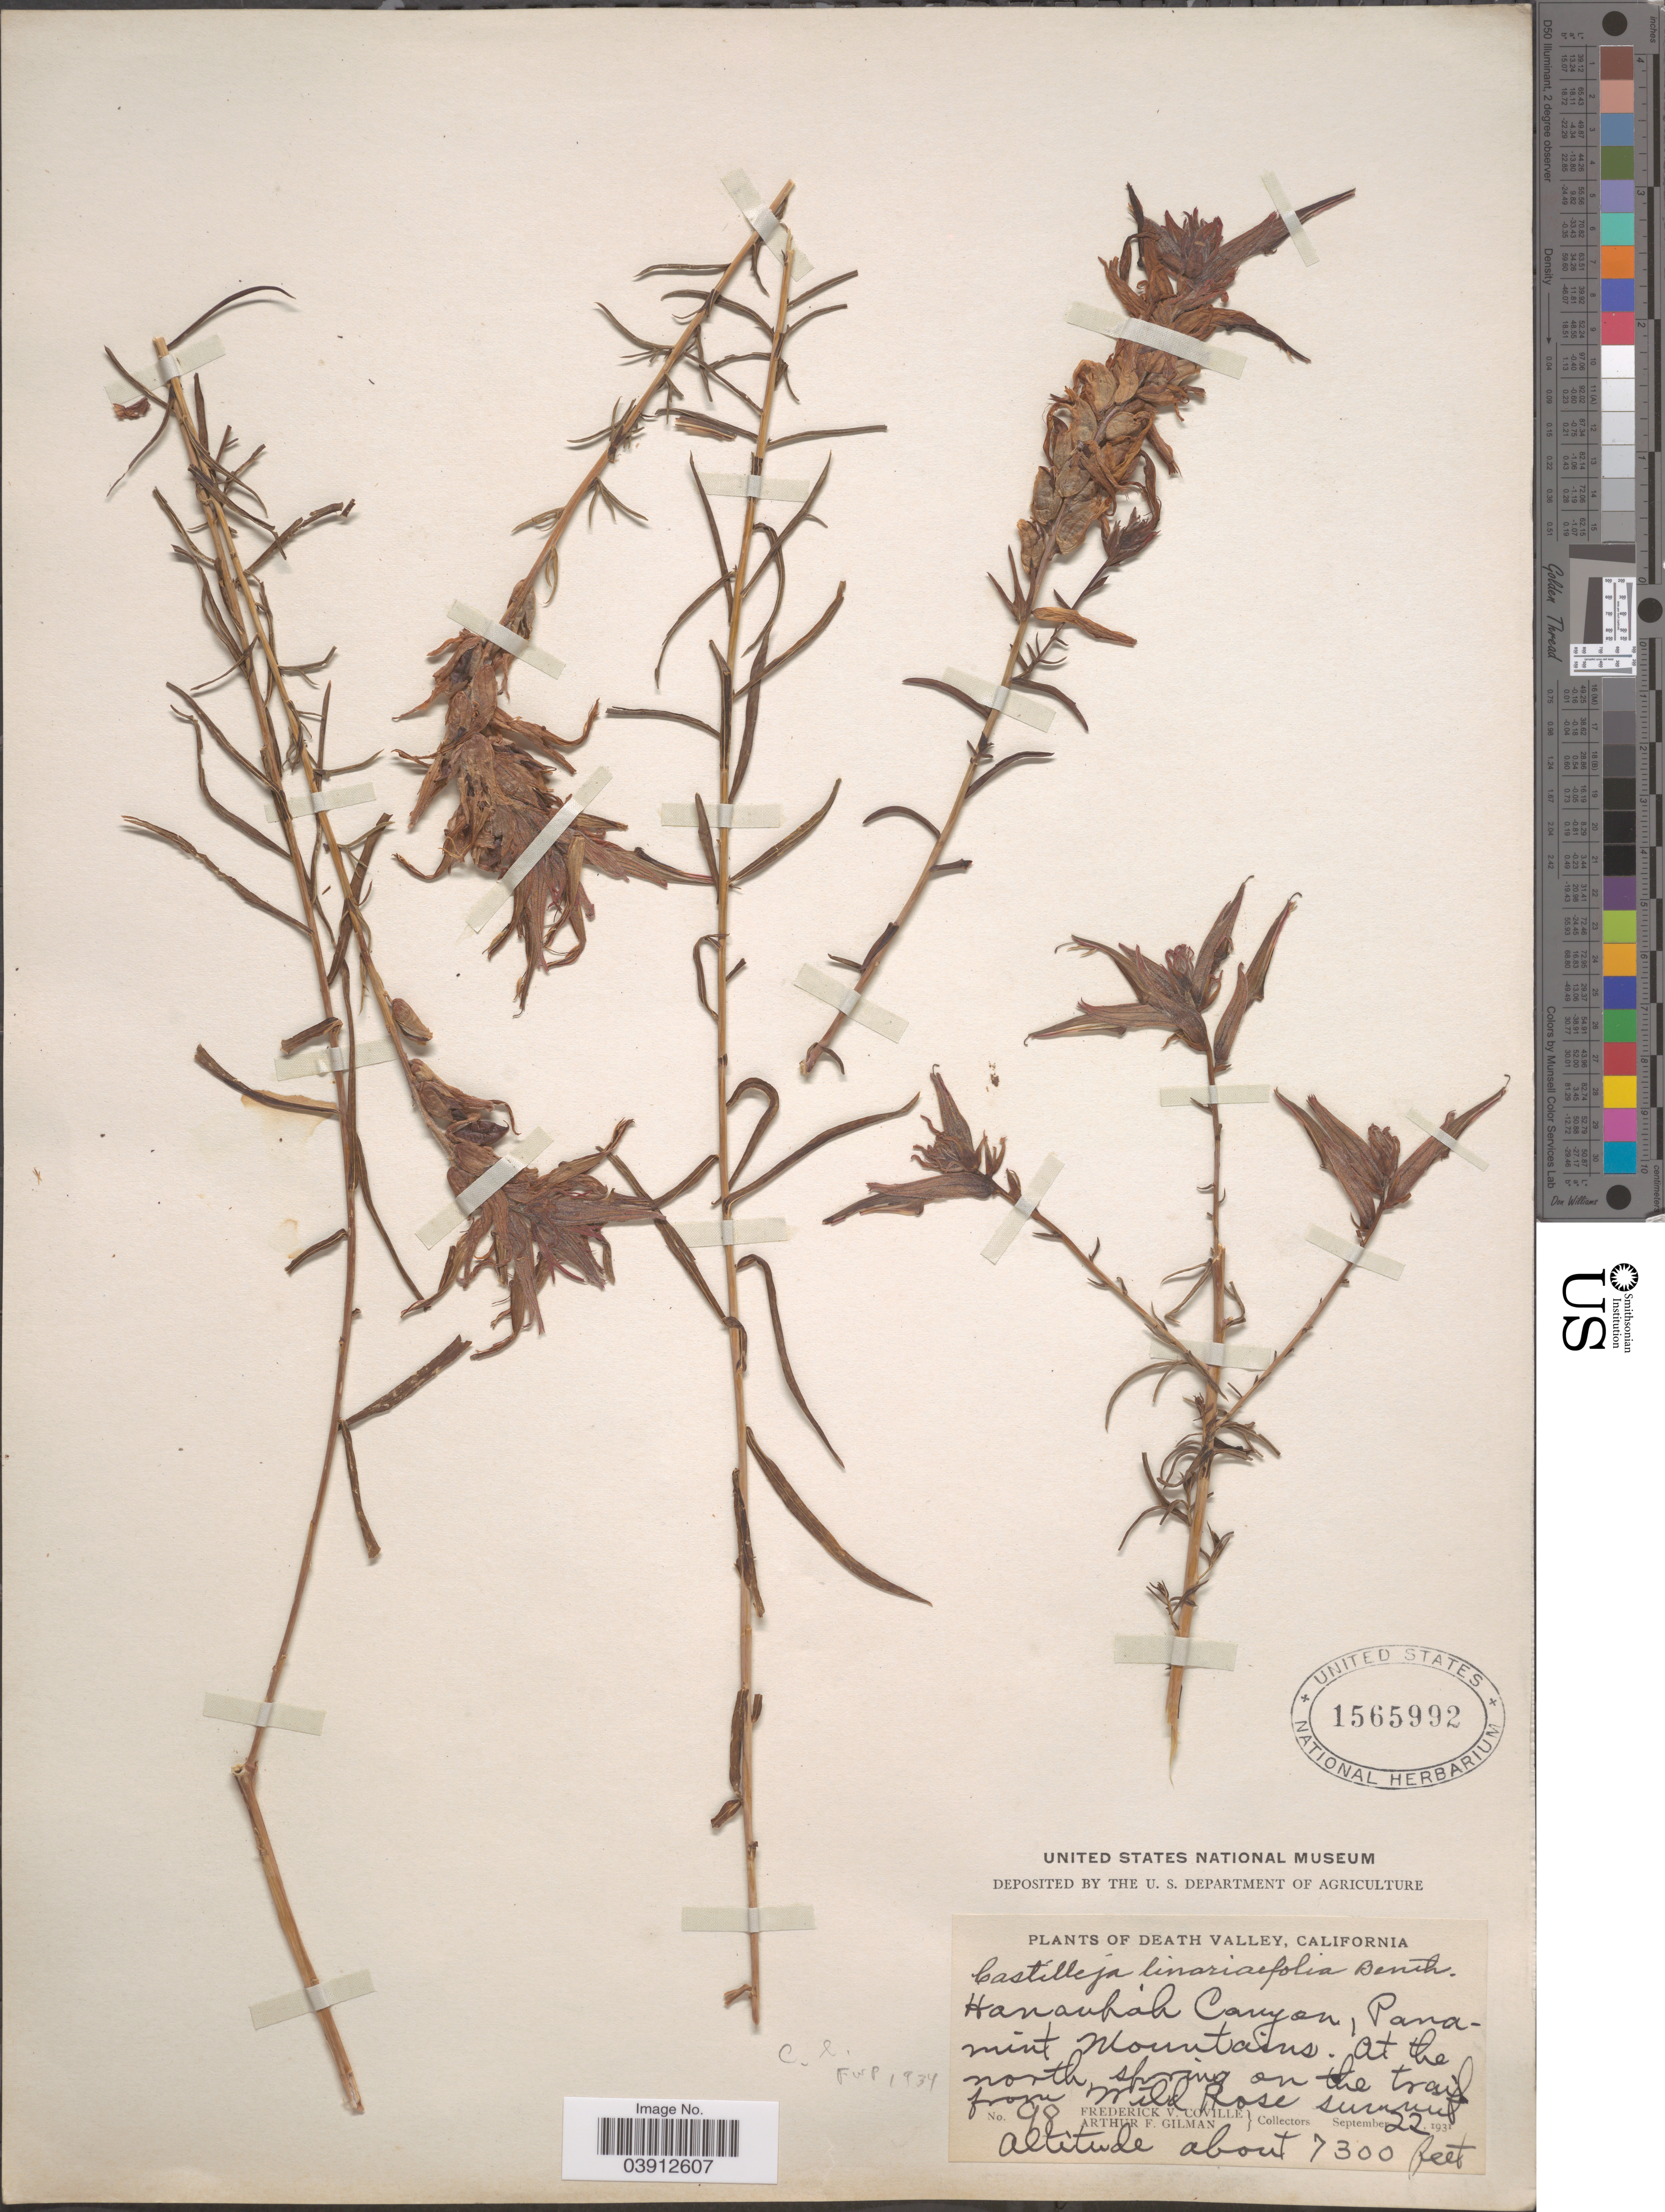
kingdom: Plantae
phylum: Tracheophyta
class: Magnoliopsida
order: Lamiales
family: Orobanchaceae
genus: Castilleja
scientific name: Castilleja linariifolia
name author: Benth.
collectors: F. V. Coville & A. Gilman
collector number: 98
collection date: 1931-09-22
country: United States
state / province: California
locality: Death Valley. Hanaupah Canyon, Panamint Mountains. At the north spring on the trail from Wild Rose summit.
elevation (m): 2225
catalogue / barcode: US 1565992